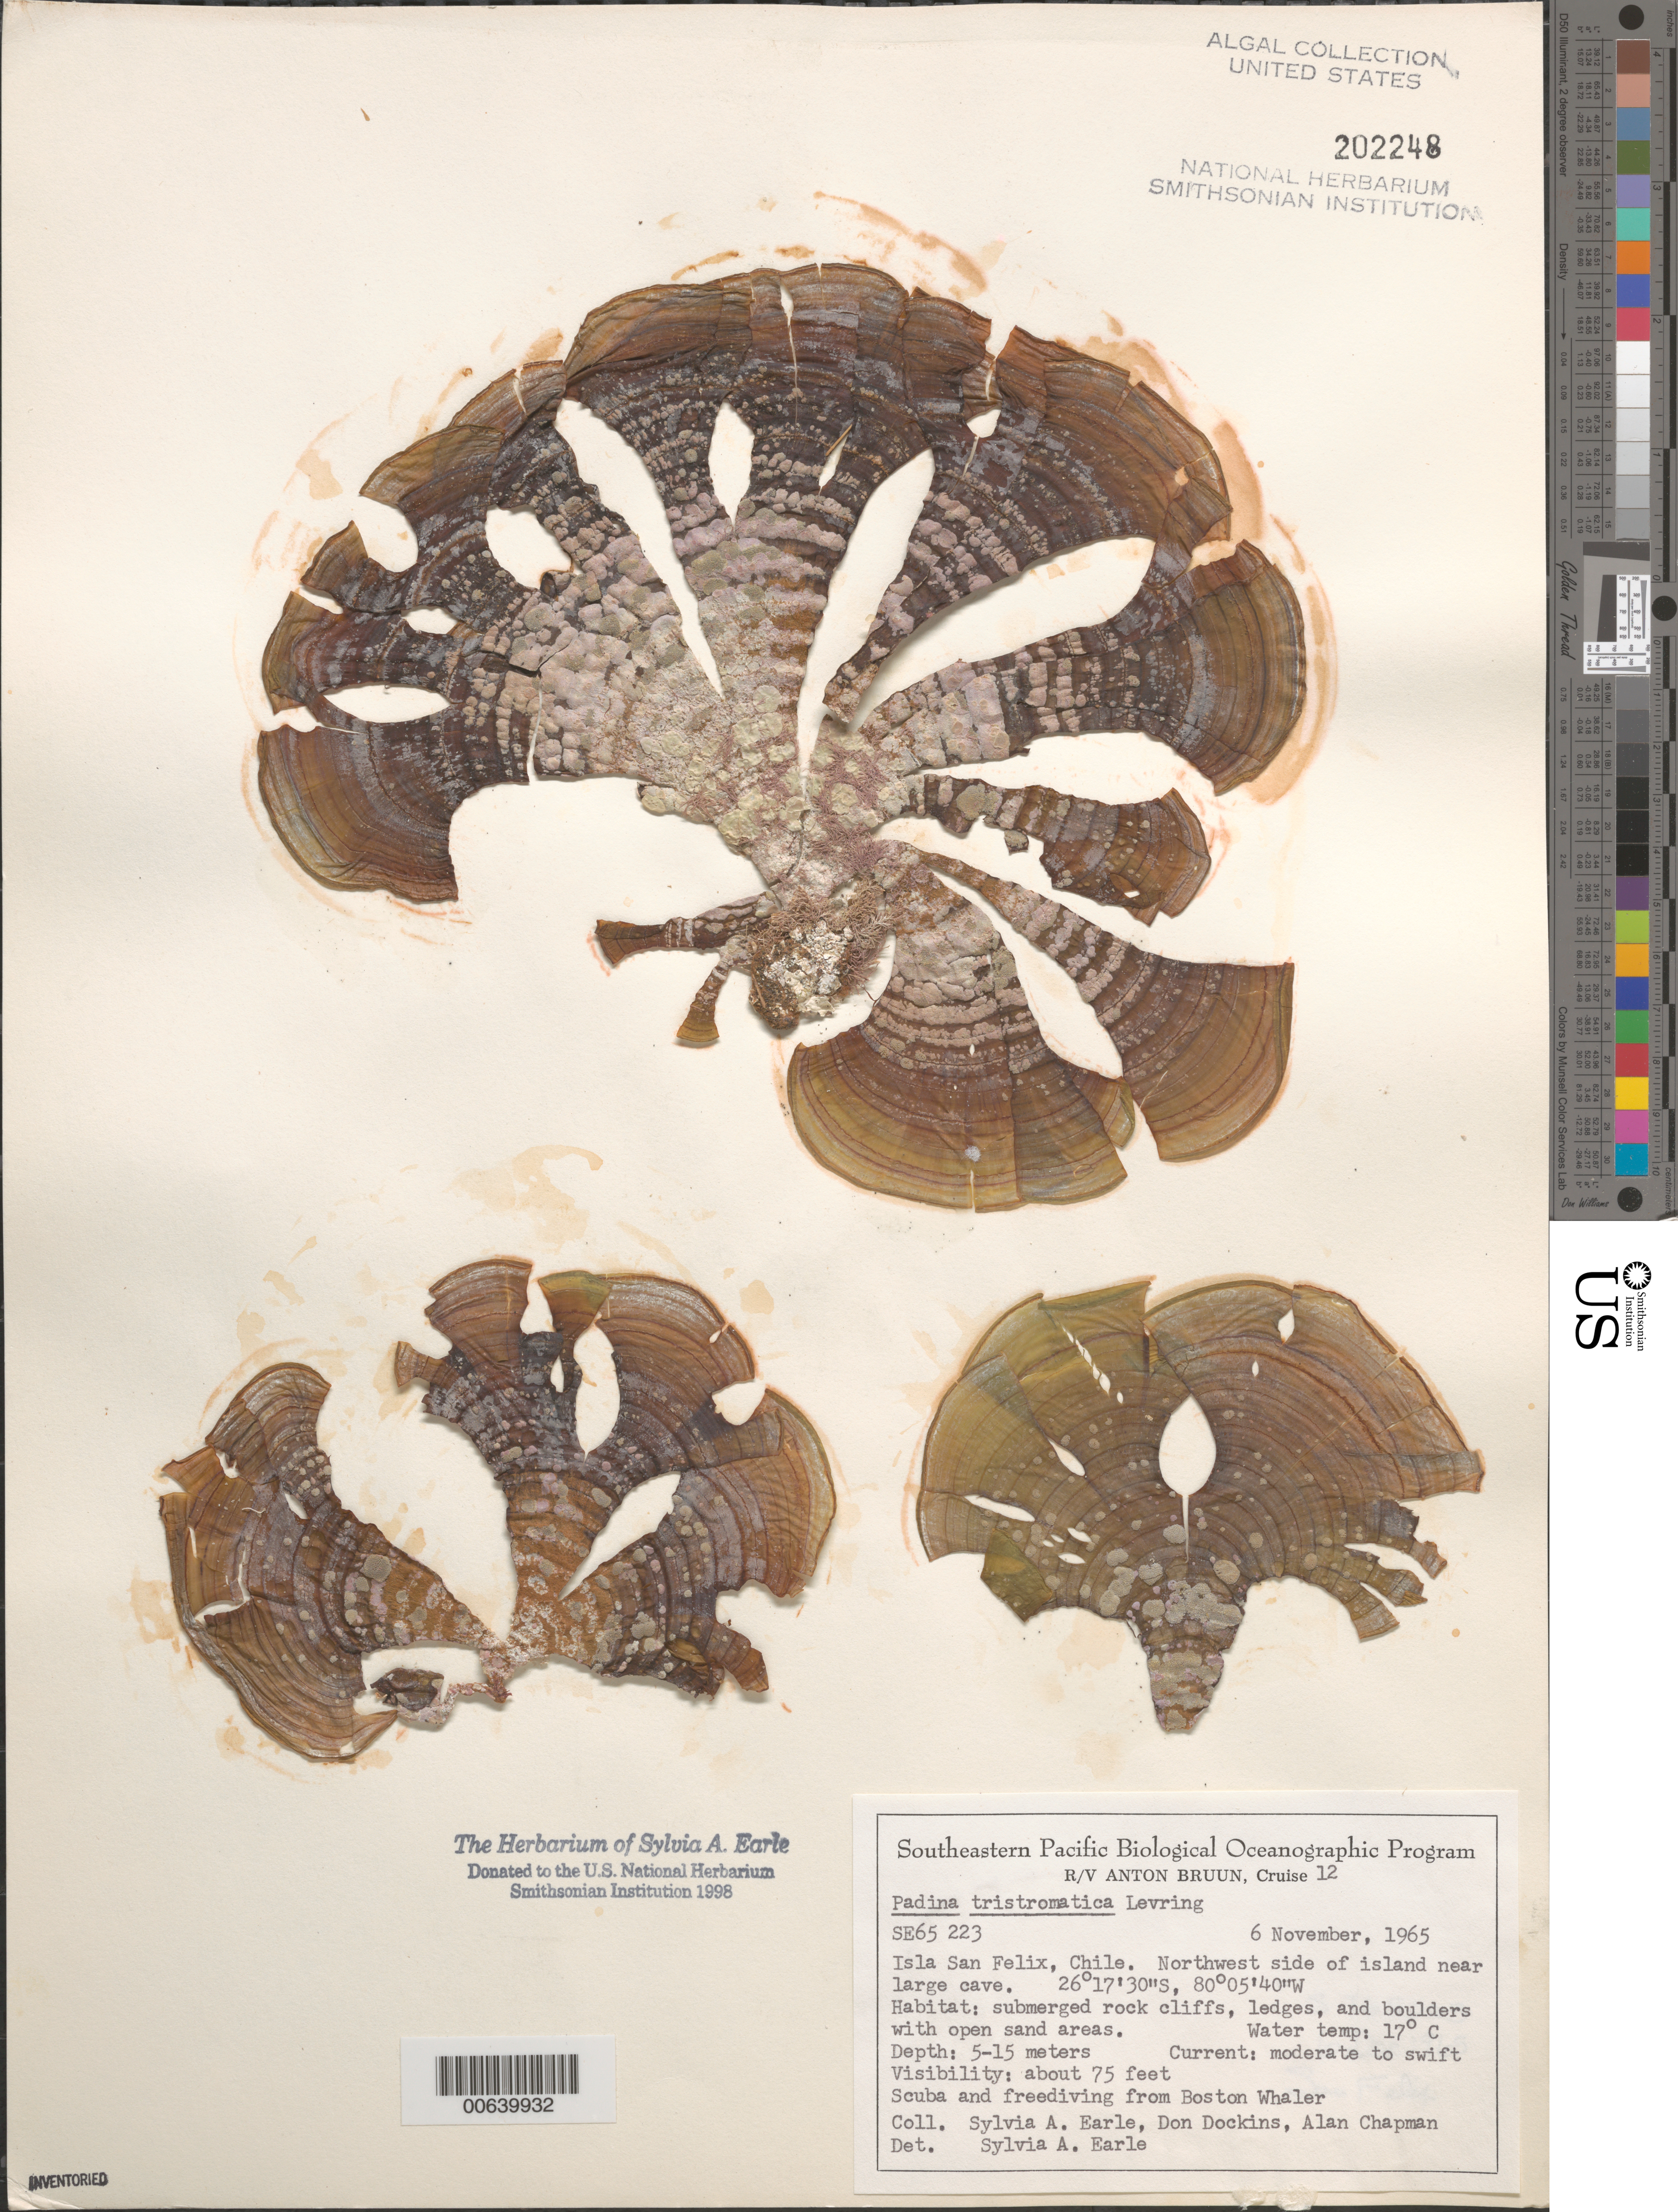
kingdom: Chromista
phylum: Ochrophyta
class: Phaeophyceae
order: Dictyotales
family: Dictyotaceae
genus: Padina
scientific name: Padina tristromatica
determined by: Earle, S. A.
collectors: S. A. Earle, D. Dockins & A. Chapman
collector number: SE 65223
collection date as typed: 06 Nov 1965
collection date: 1965-11-06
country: Chile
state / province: Atacama (III)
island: Isla San Felix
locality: Northwest side of island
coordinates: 26 17' 30" S, 80 05' 40" W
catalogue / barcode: US 202248